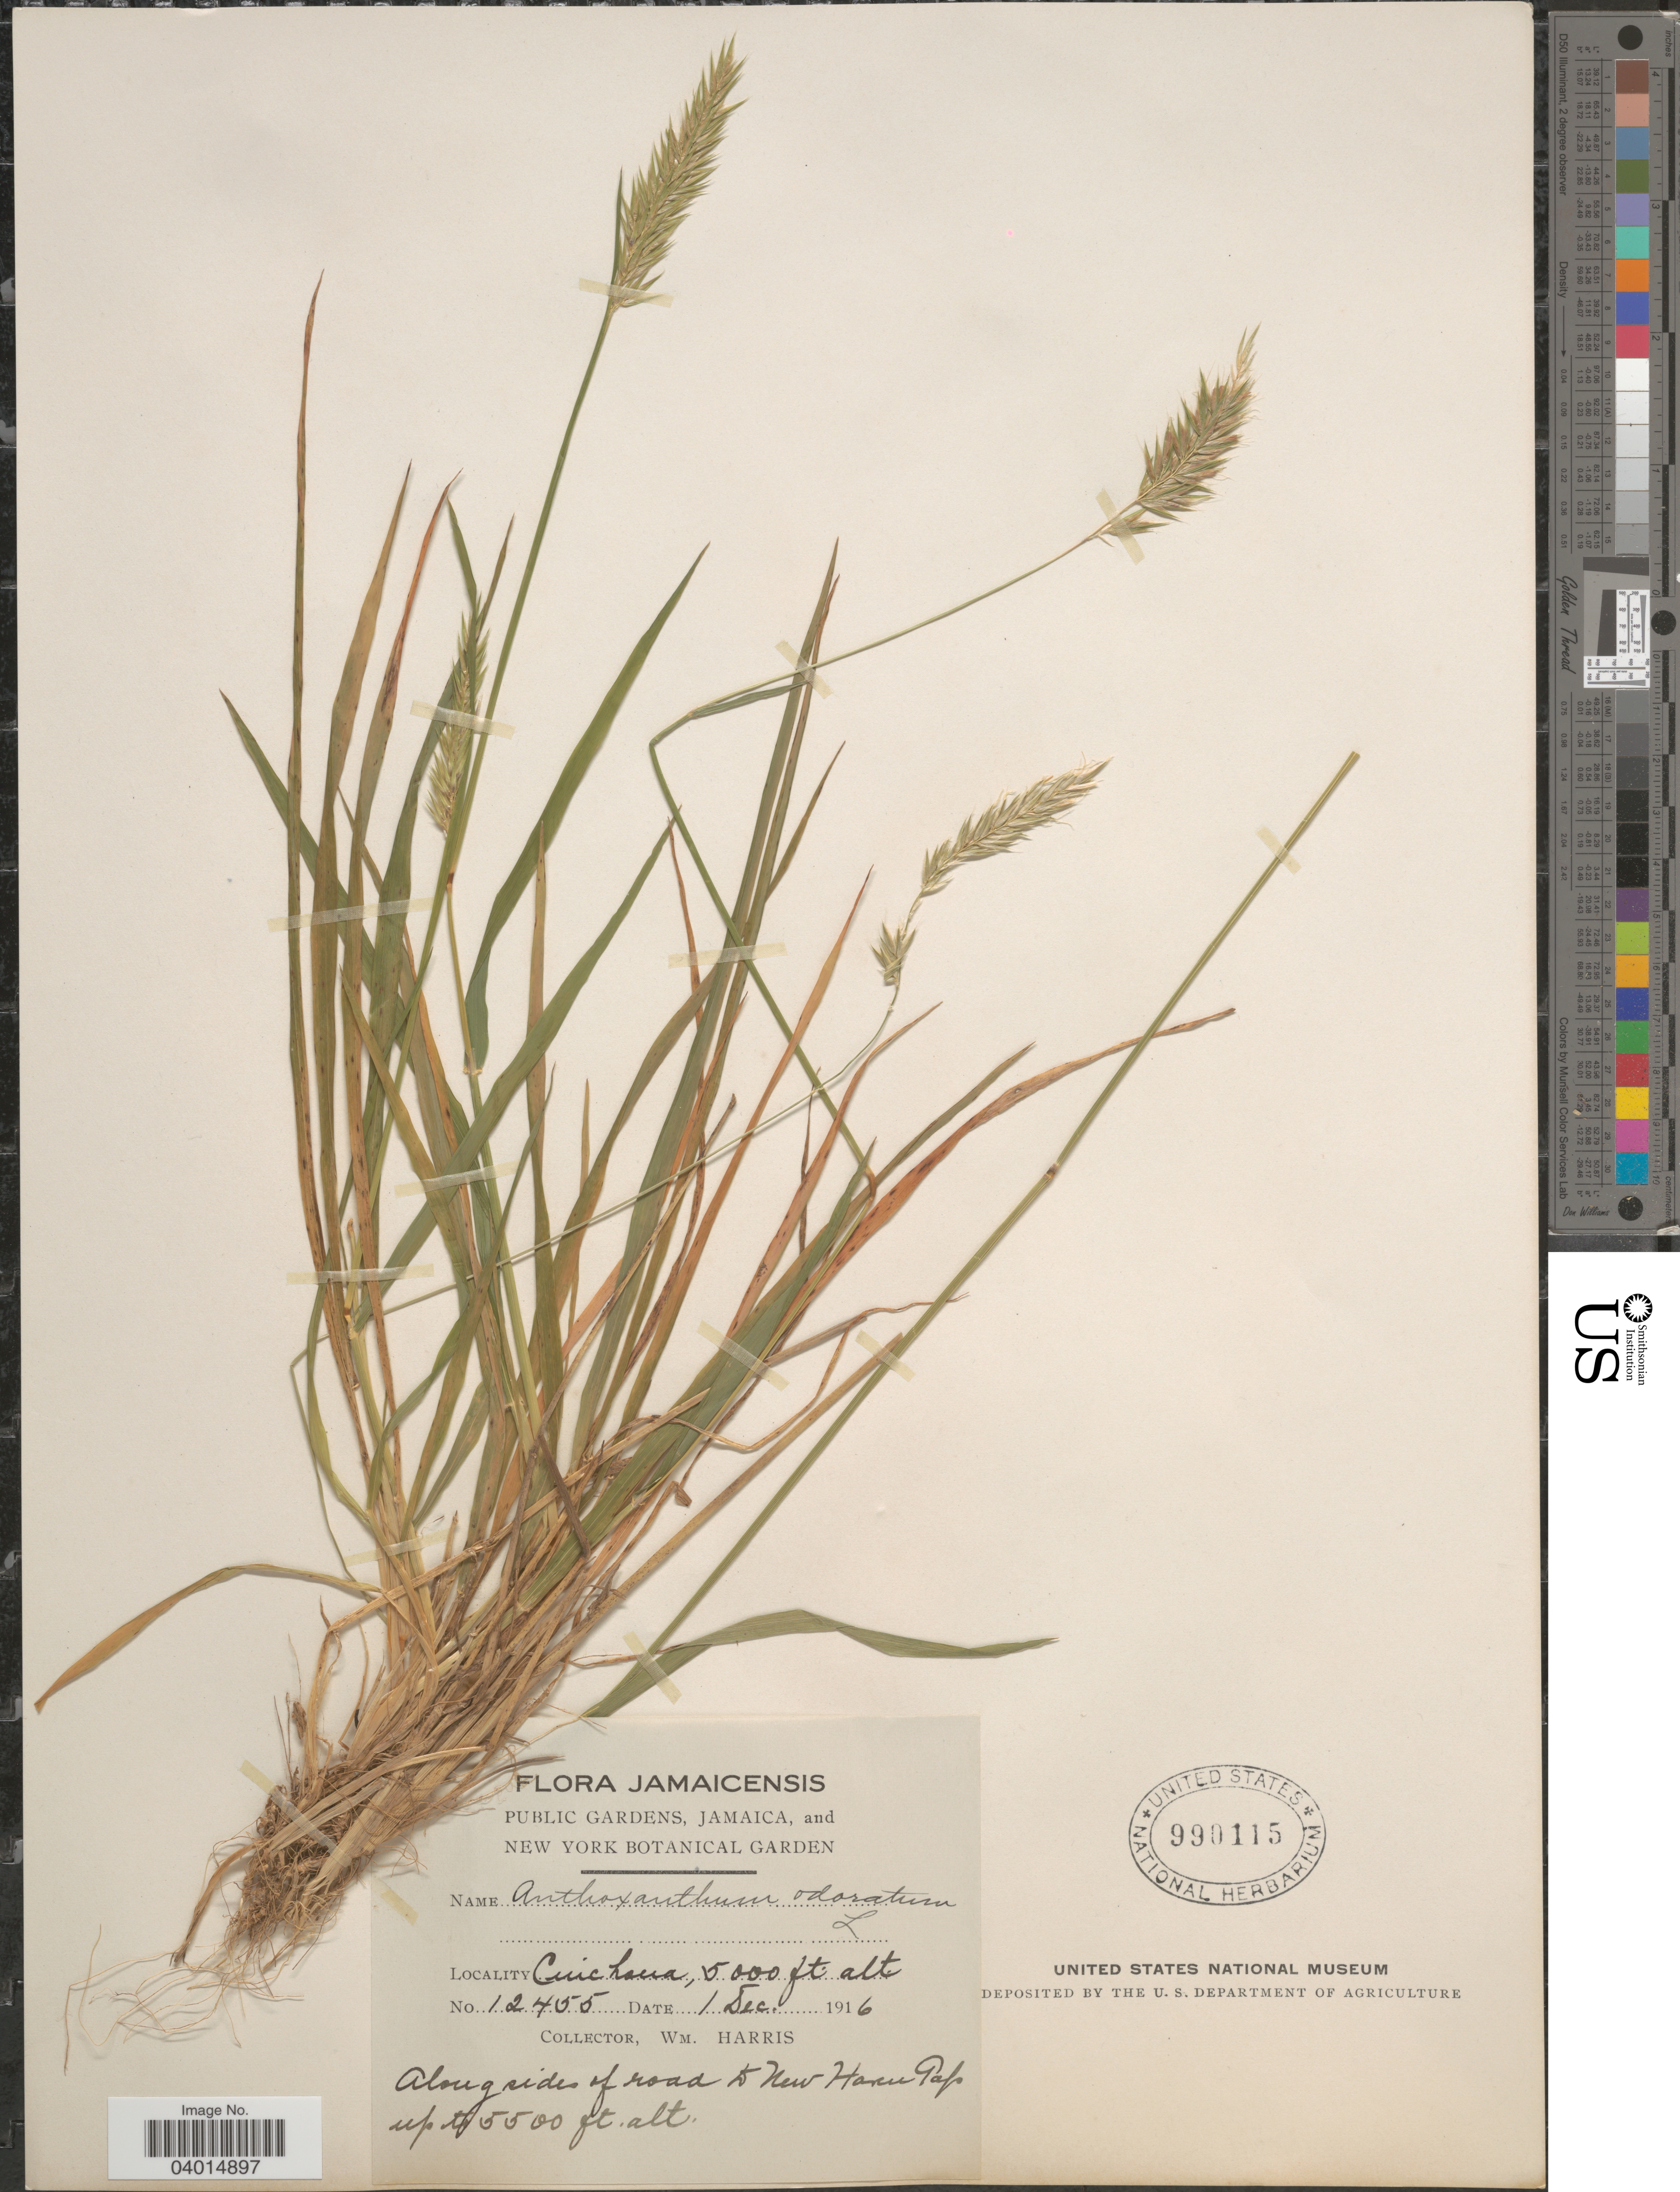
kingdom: Plantae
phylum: Tracheophyta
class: Liliopsida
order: Poales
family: Poaceae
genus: Anthoxanthum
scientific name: Anthoxanthum odoratum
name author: L.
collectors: W. H. Harris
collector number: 12455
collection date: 1916-12-01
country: Jamaica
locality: Cinchona. Along sides of road to New Haven Gap.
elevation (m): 1524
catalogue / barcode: US 990115